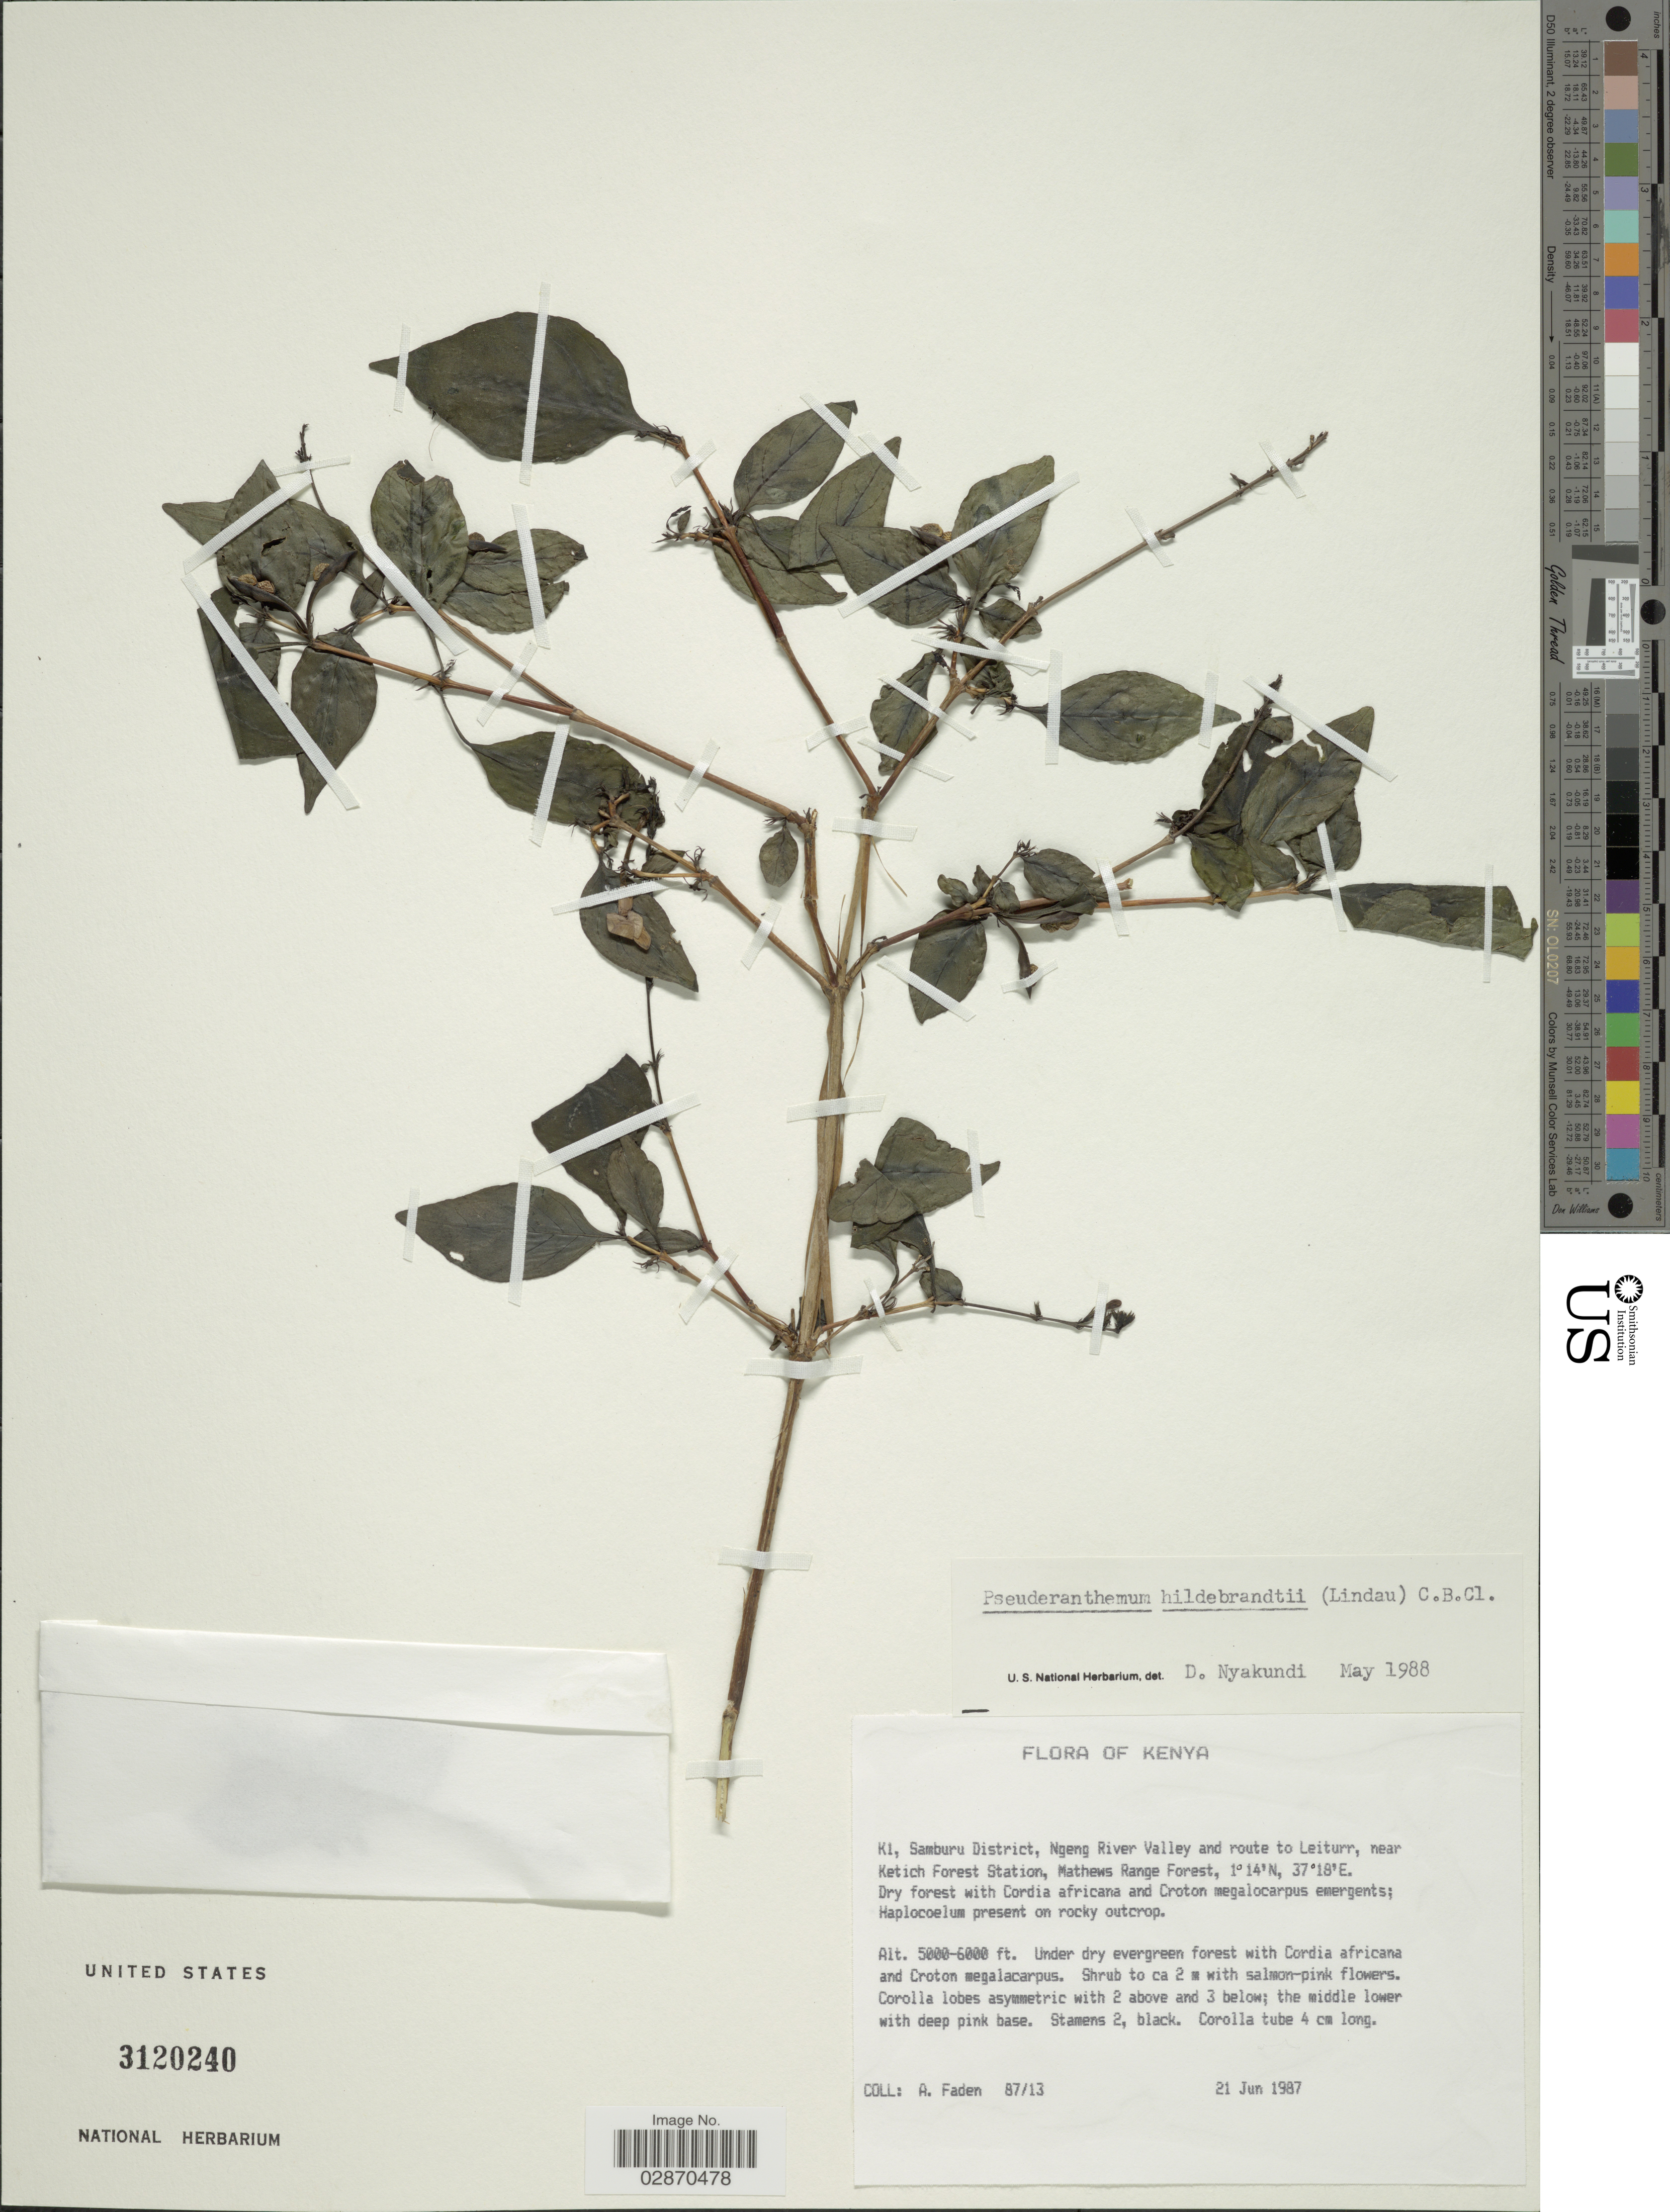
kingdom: Plantae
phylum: Tracheophyta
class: Magnoliopsida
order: Lamiales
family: Acanthaceae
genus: Pseuderanthemum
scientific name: Pseuderanthemum hildebrandtii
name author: Lindau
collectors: A. J. Faden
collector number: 87/13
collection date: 1987-06-21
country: Kenya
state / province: Samburu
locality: K1, Samburu District, Ngen River Valley and route to Leiturr, near Ketich Forest Station, Mathews Range Forest Station, Mathews Range Forest.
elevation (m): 1524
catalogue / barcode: US 3120240